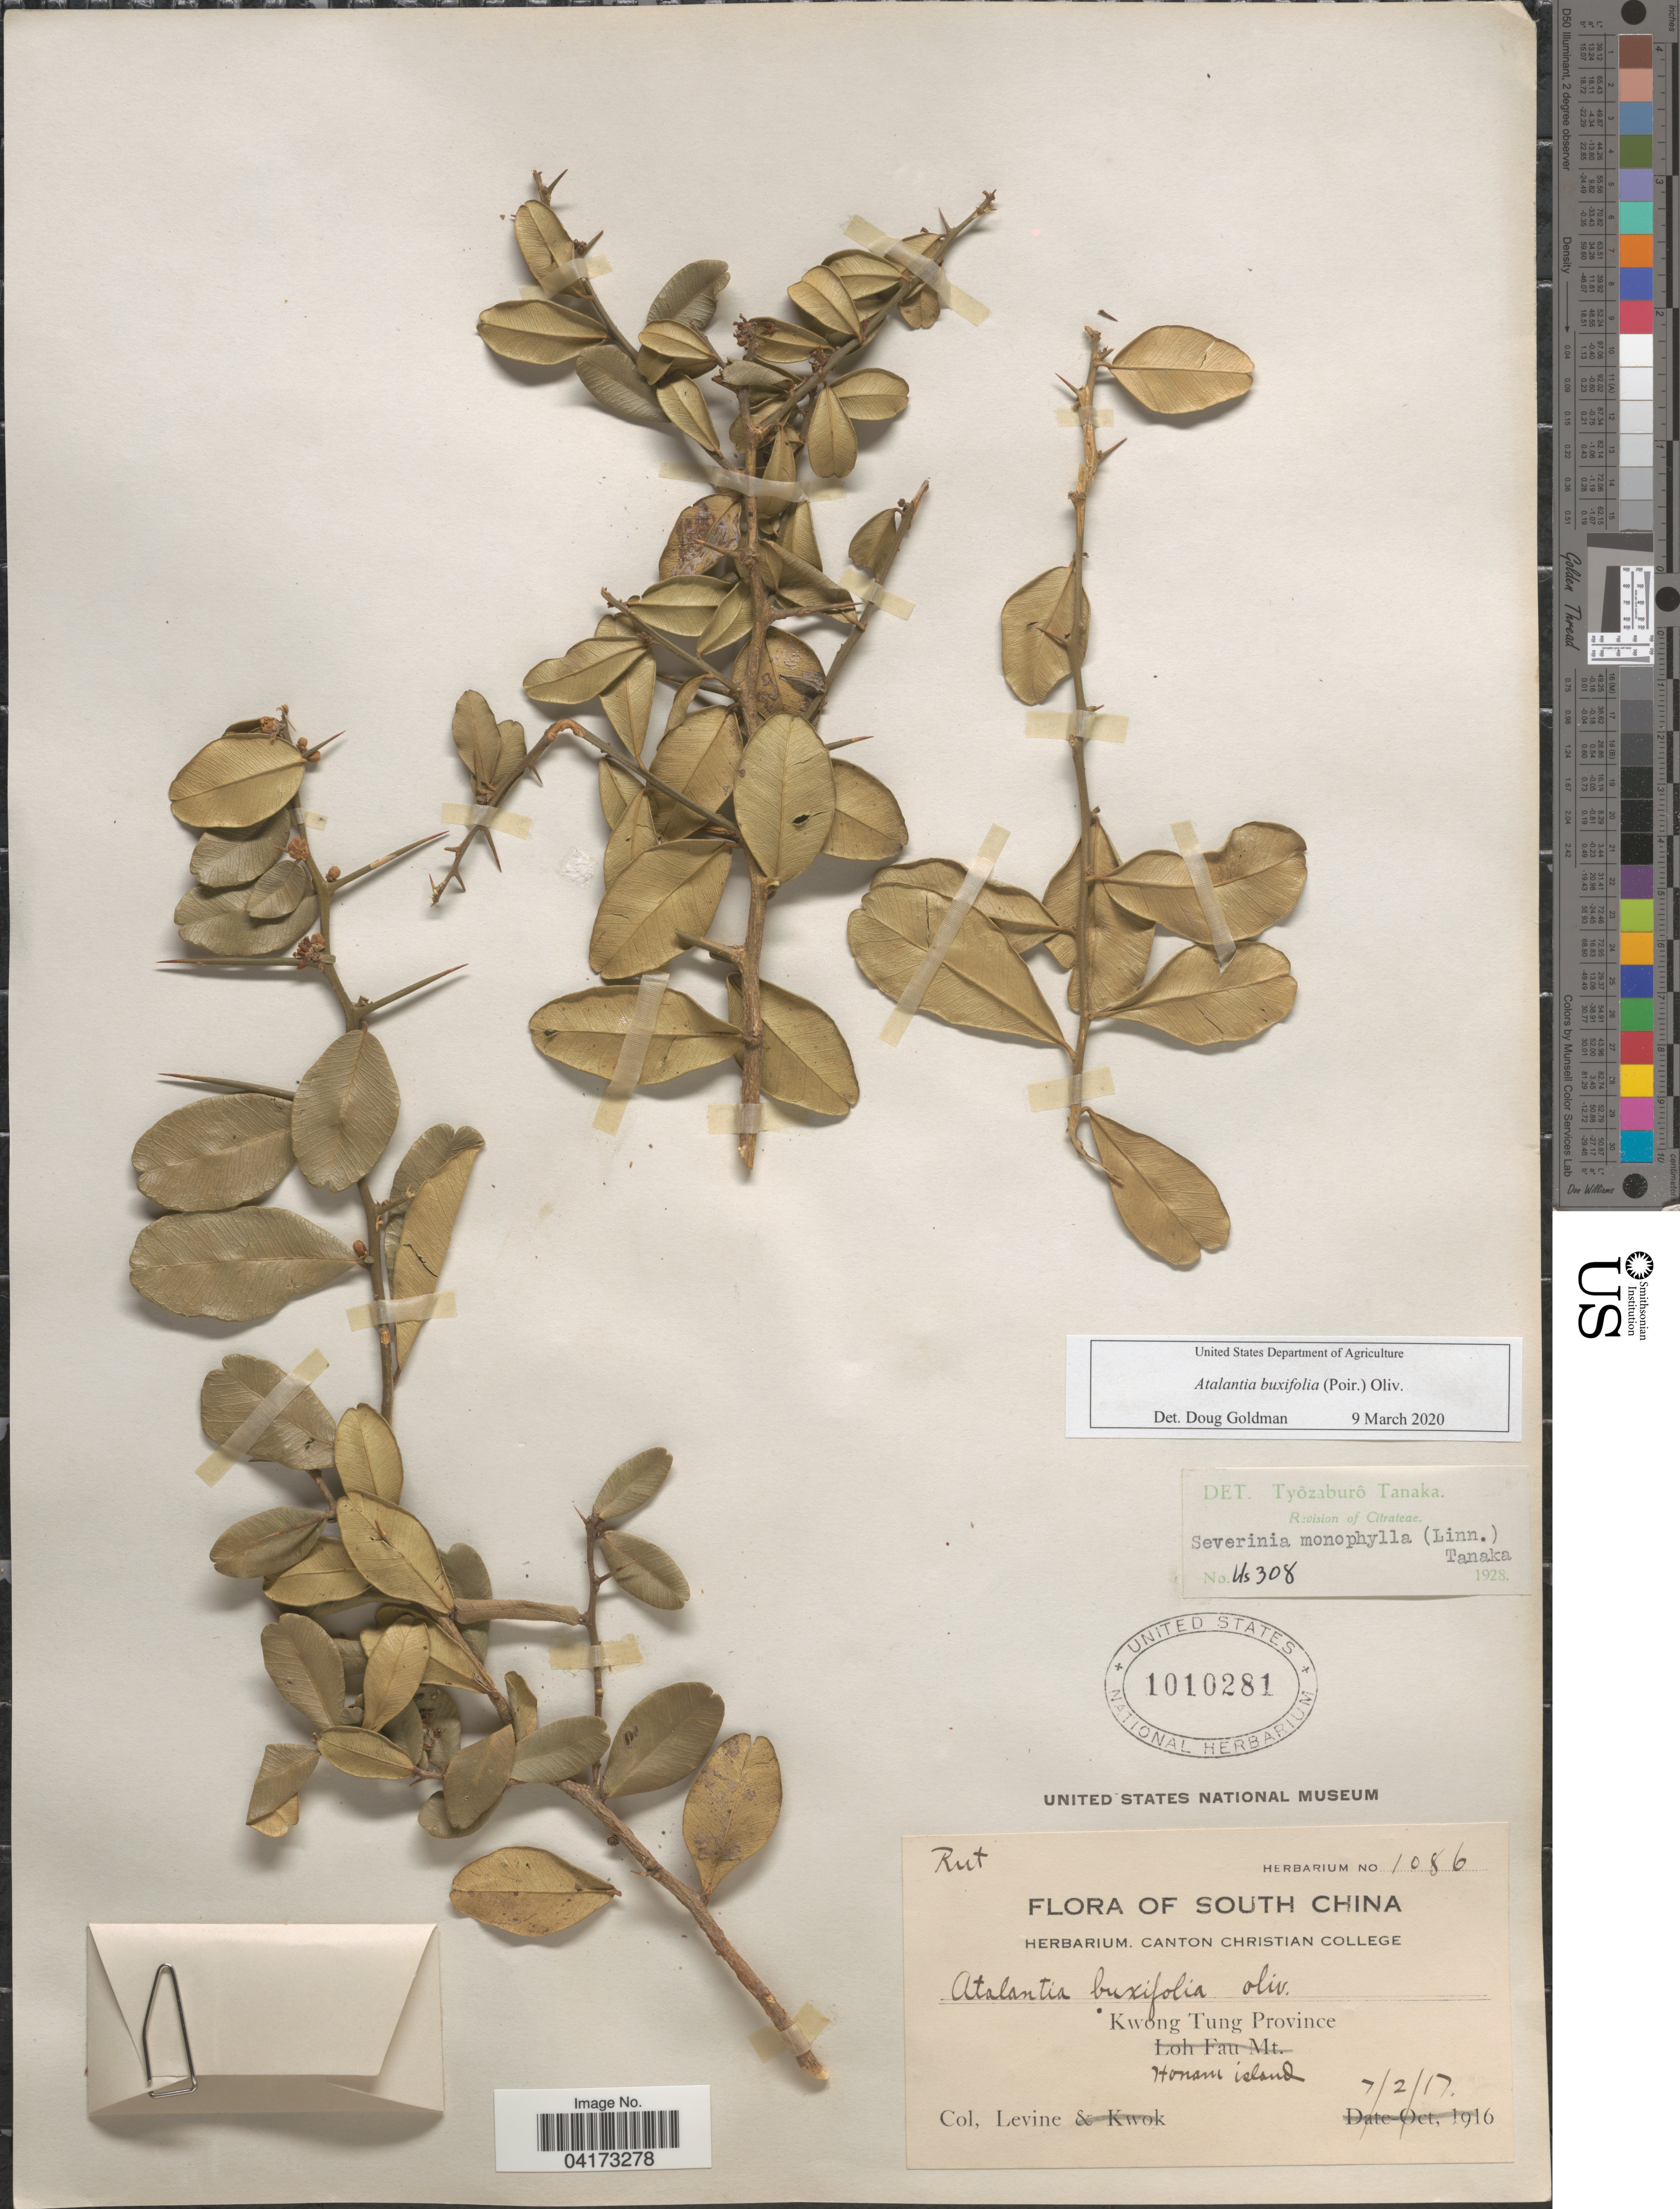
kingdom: Plantae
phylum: Tracheophyta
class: Magnoliopsida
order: Sapindales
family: Rutaceae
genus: Atalantia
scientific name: Atalantia buxifolia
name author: (Poir.) Oliv.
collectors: -. Levine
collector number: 1086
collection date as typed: Transcribed d/m/y: 7/2/17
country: China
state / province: Guangdong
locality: South China. Kwong Tung Province. Honam island.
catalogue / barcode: US 1010281